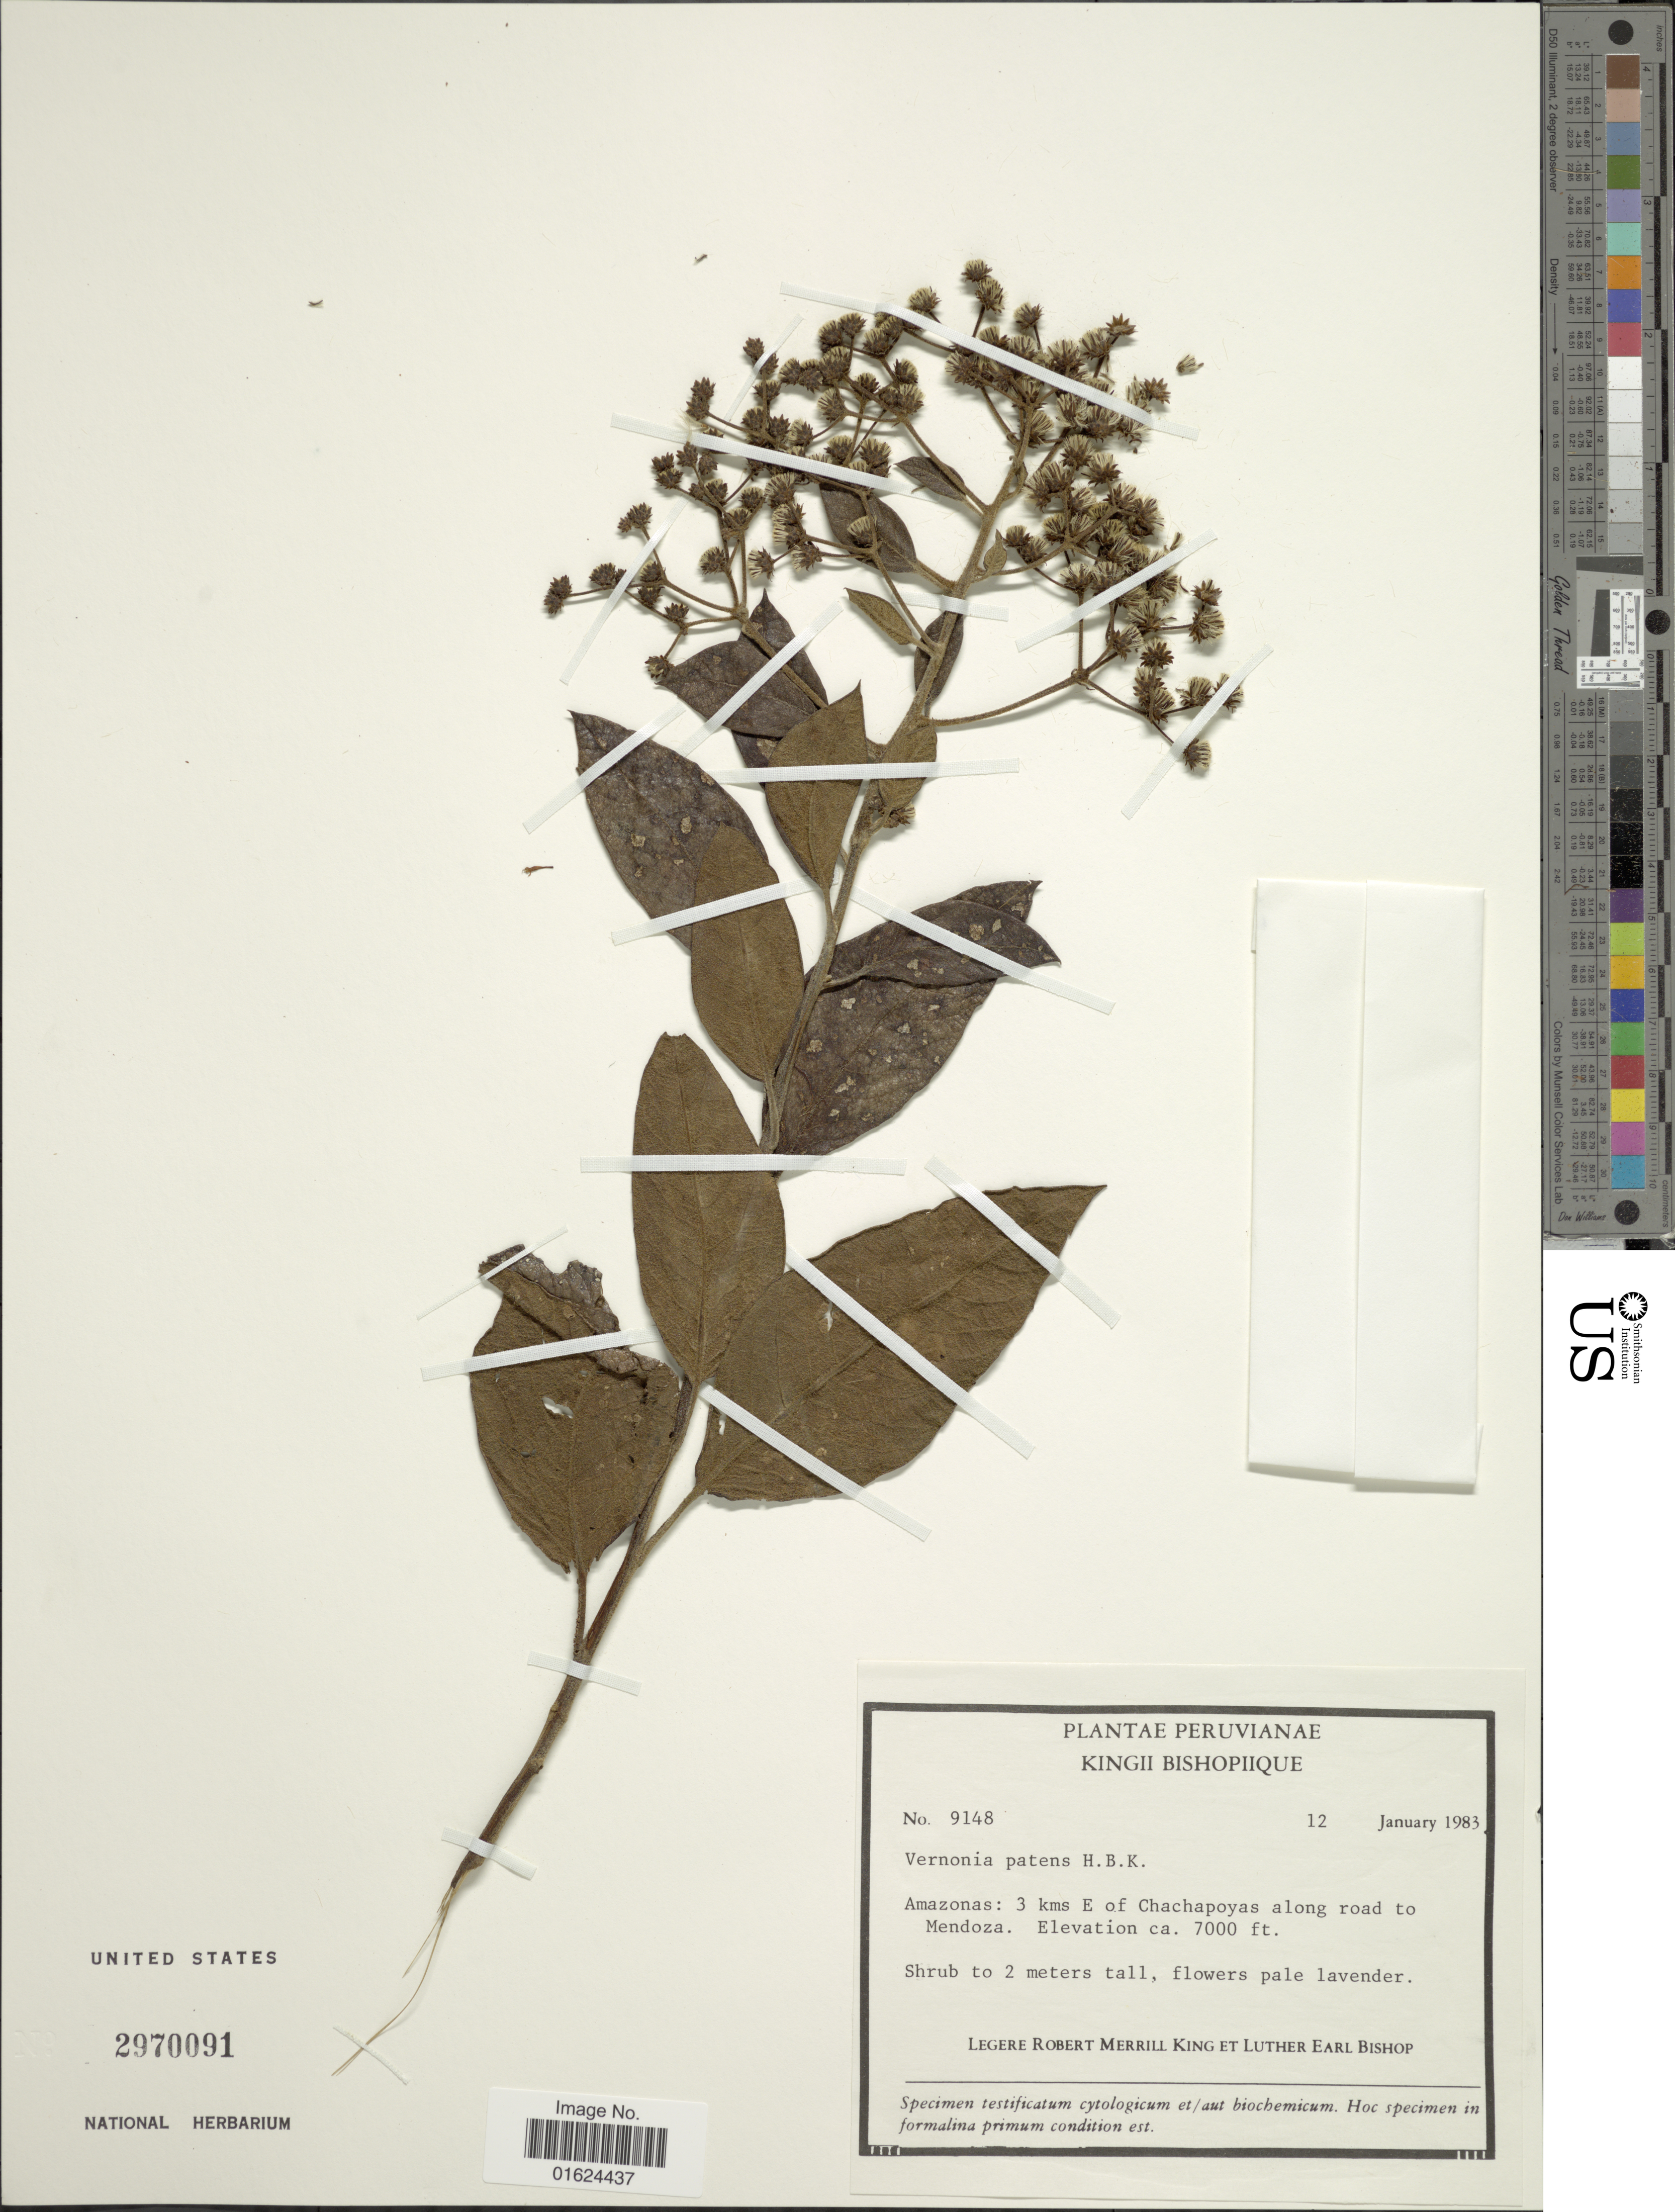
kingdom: Plantae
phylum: Tracheophyta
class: Magnoliopsida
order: Asterales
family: Asteraceae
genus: Vernonanthura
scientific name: Vernonanthura patens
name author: (Kunth) H. Rob.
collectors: R. M. King & L. E. Bishop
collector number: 9148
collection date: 1983-01-12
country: Peru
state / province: Amazonas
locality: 3 kms E of Chachapoyas along road to Mendoza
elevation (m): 2134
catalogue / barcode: US 2970091